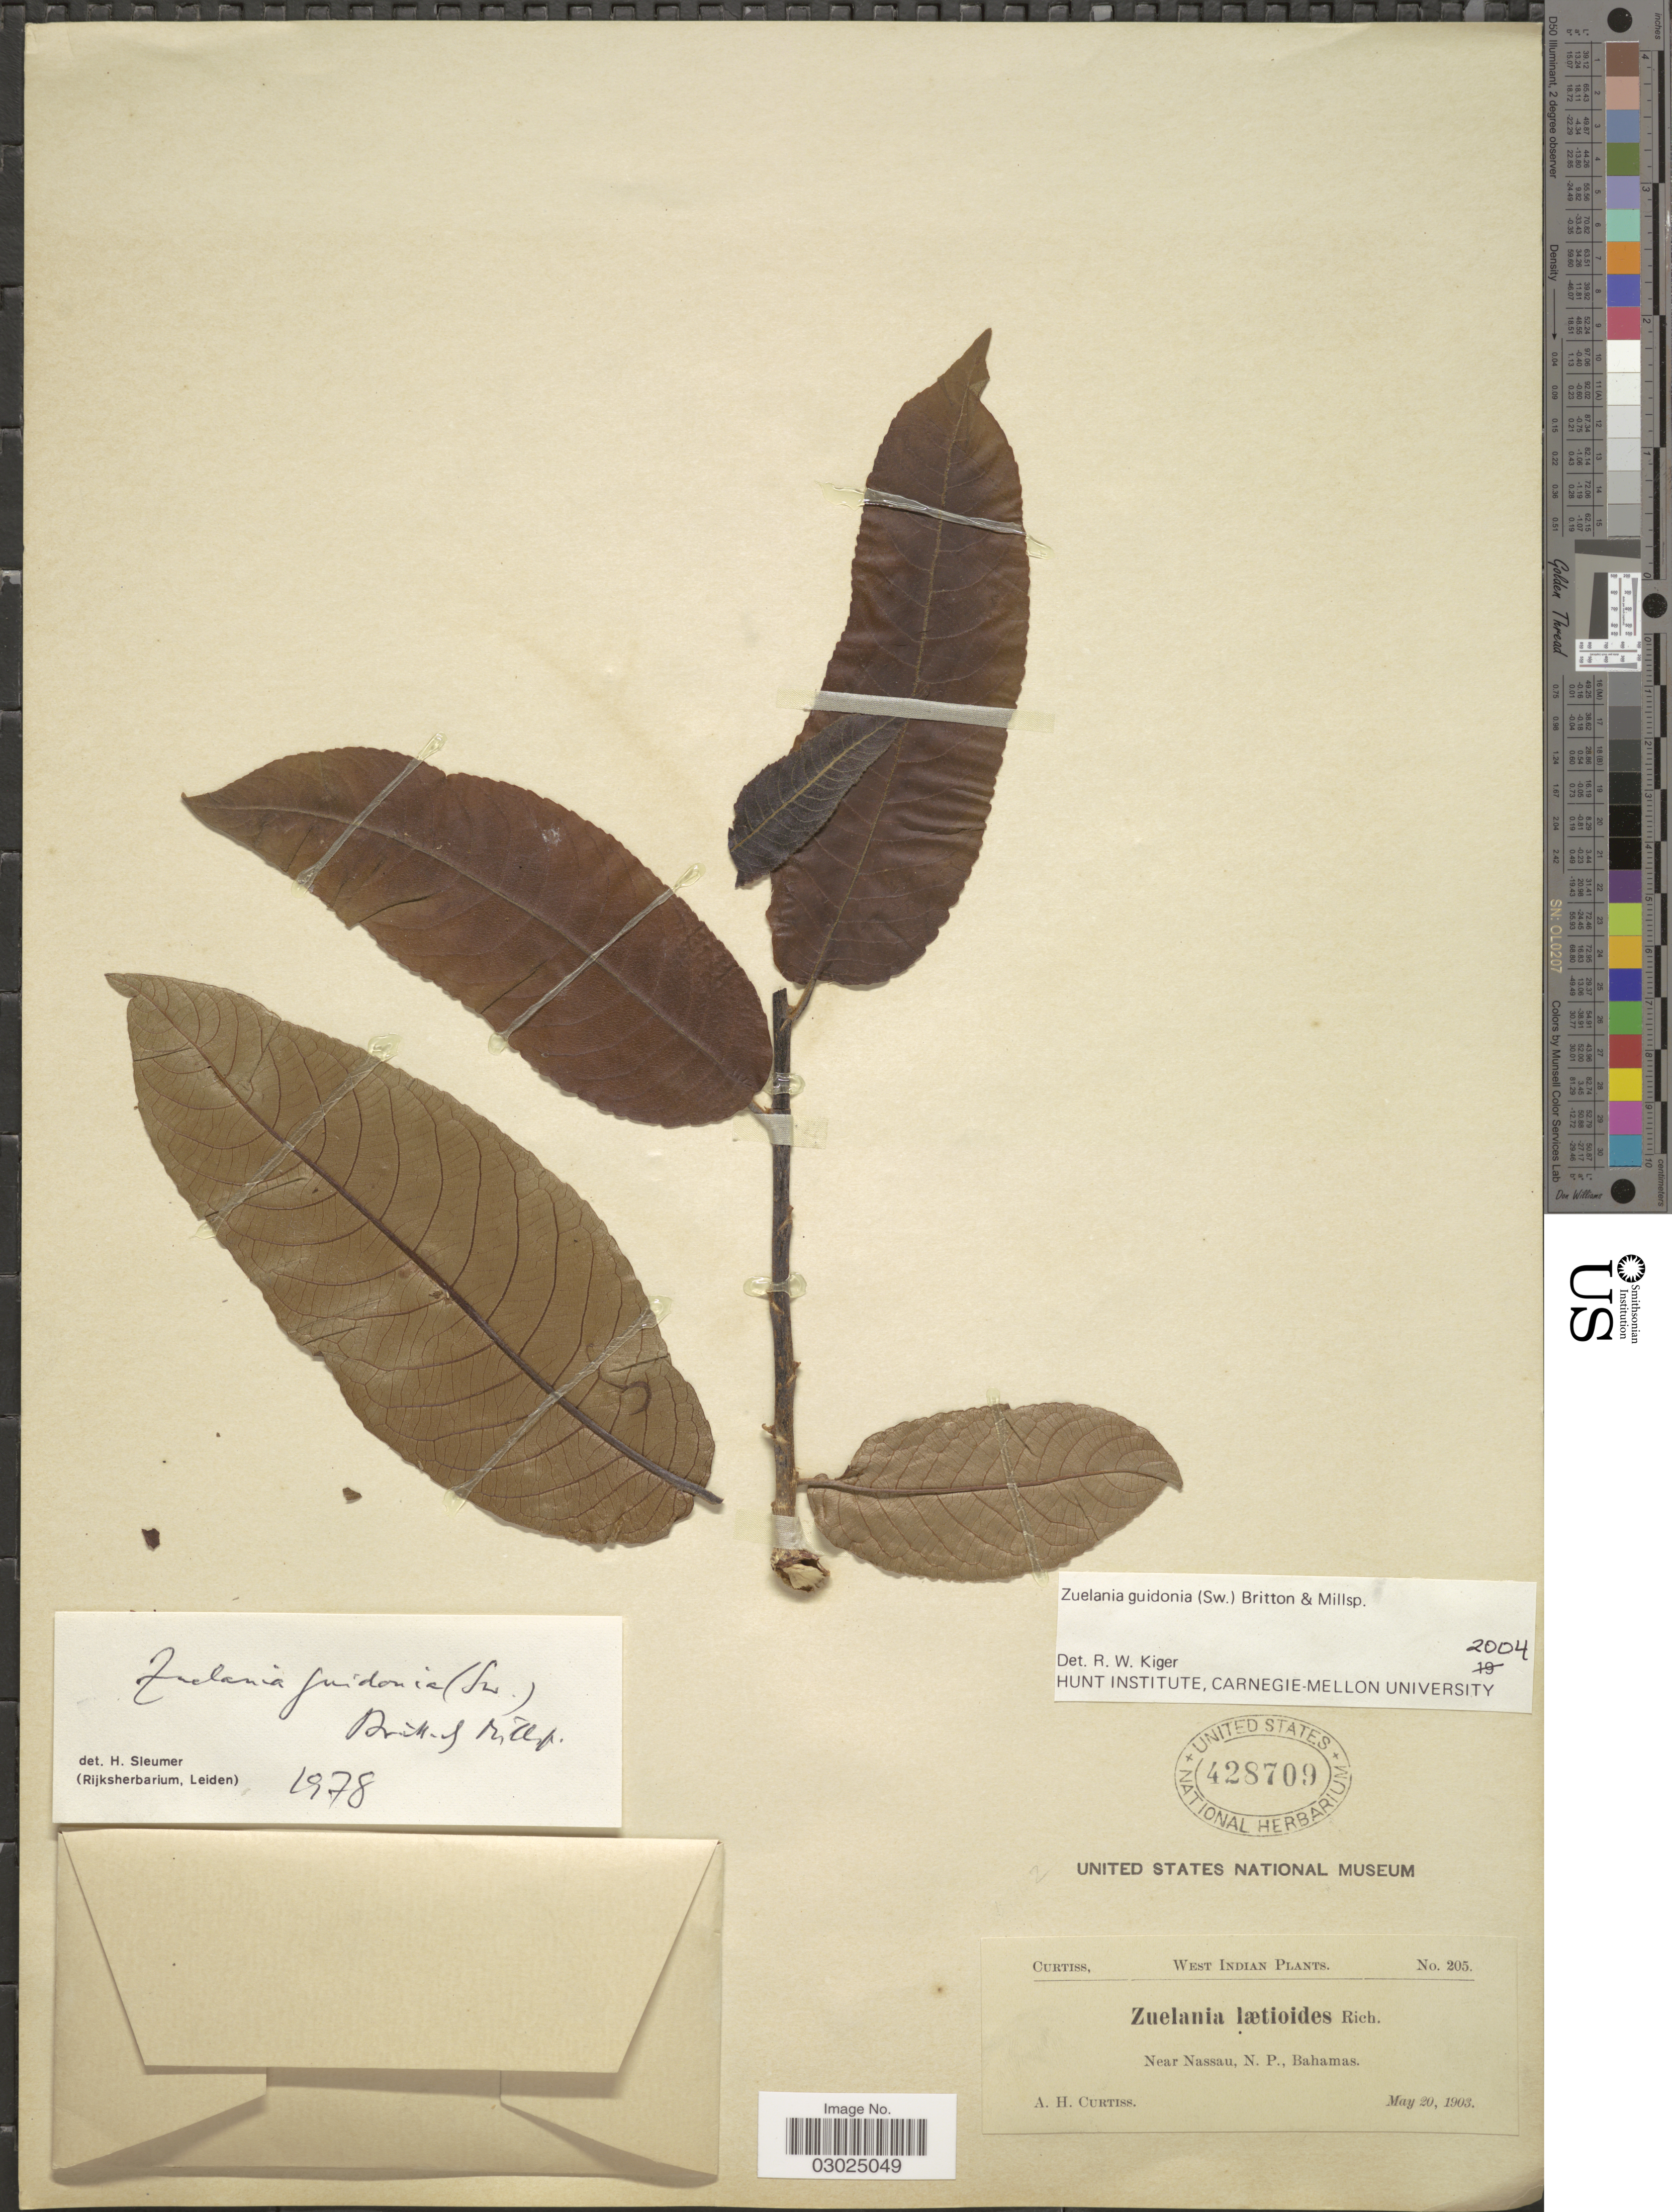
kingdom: Plantae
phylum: Tracheophyta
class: Magnoliopsida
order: Malpighiales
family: Salicaceae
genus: Casearia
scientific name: Casearia laetioides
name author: (A. Rich.) Warb.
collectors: A. H. Curtiss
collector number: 205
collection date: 1903-05-20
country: Bahamas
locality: West Indian. Near Nassau, N.P.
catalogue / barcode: US 428709